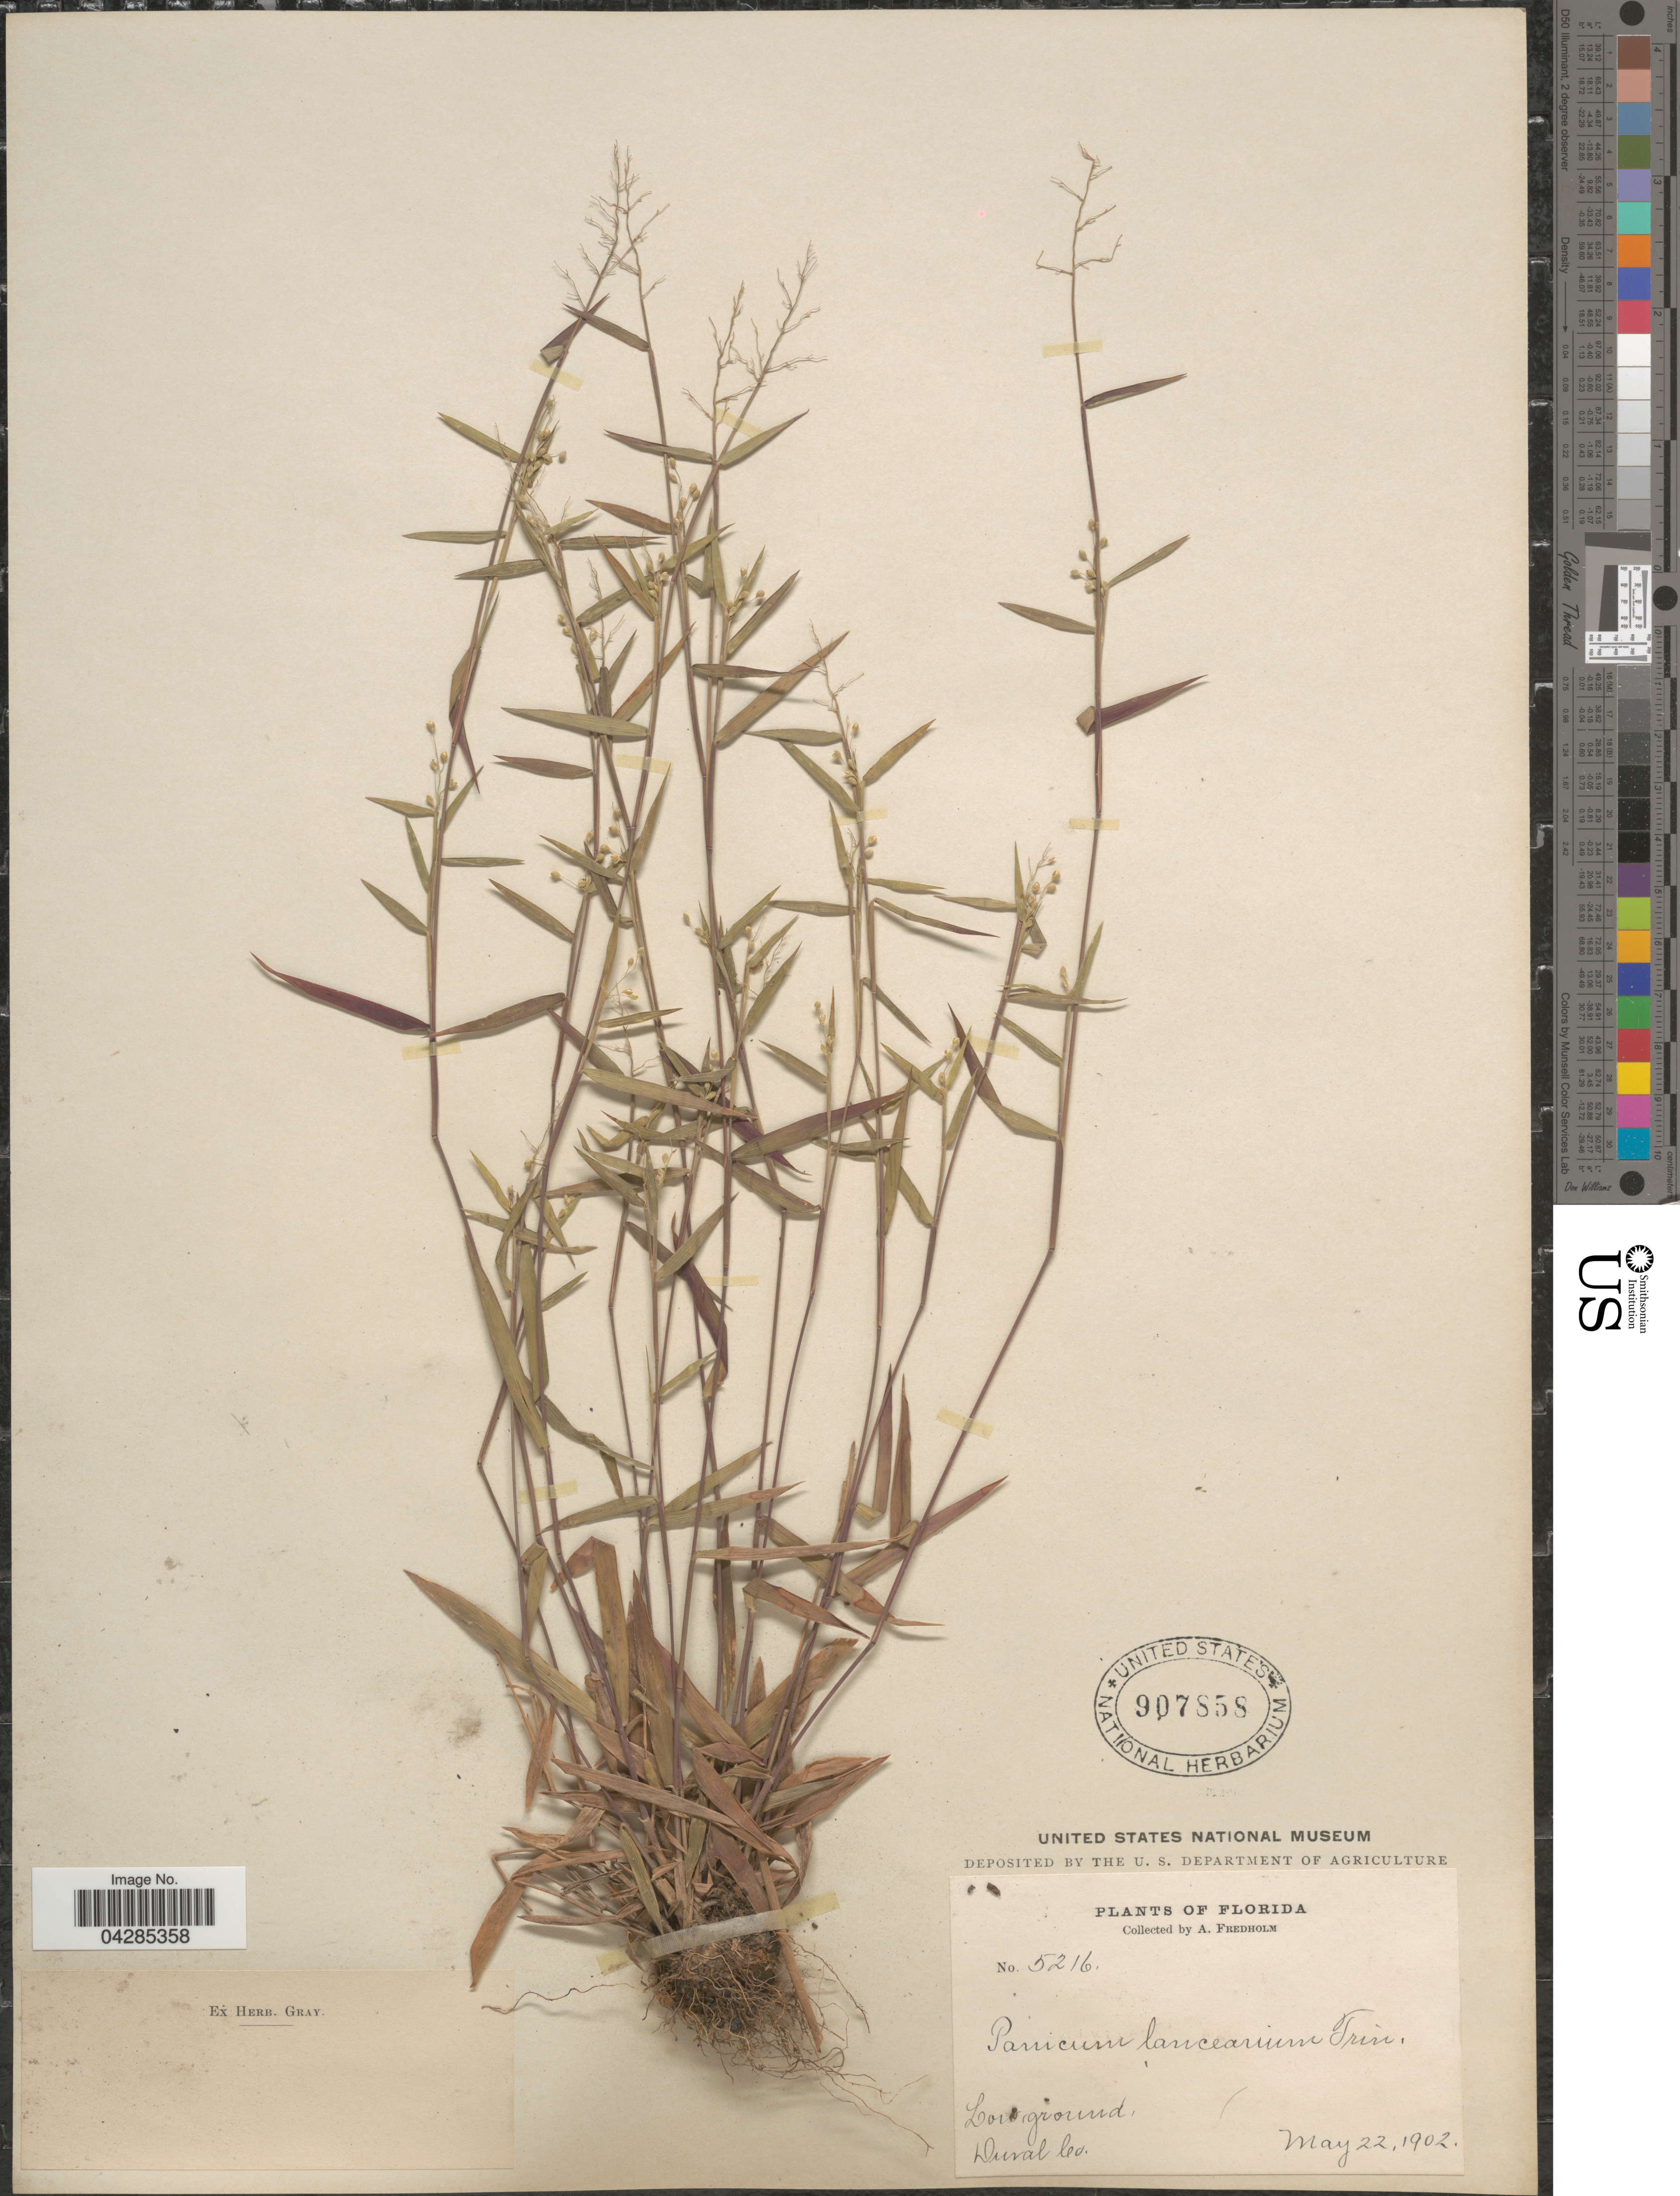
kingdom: Plantae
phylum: Tracheophyta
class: Liliopsida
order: Poales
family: Poaceae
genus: Dichanthelium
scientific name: Dichanthelium portoricense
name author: (Desv. ex Ham.) B.F. Hansen & Wunderlin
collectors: A. Fredholm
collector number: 5216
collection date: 1902-05-22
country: United States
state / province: Florida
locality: Low ground, Duval Co.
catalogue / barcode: US 907858